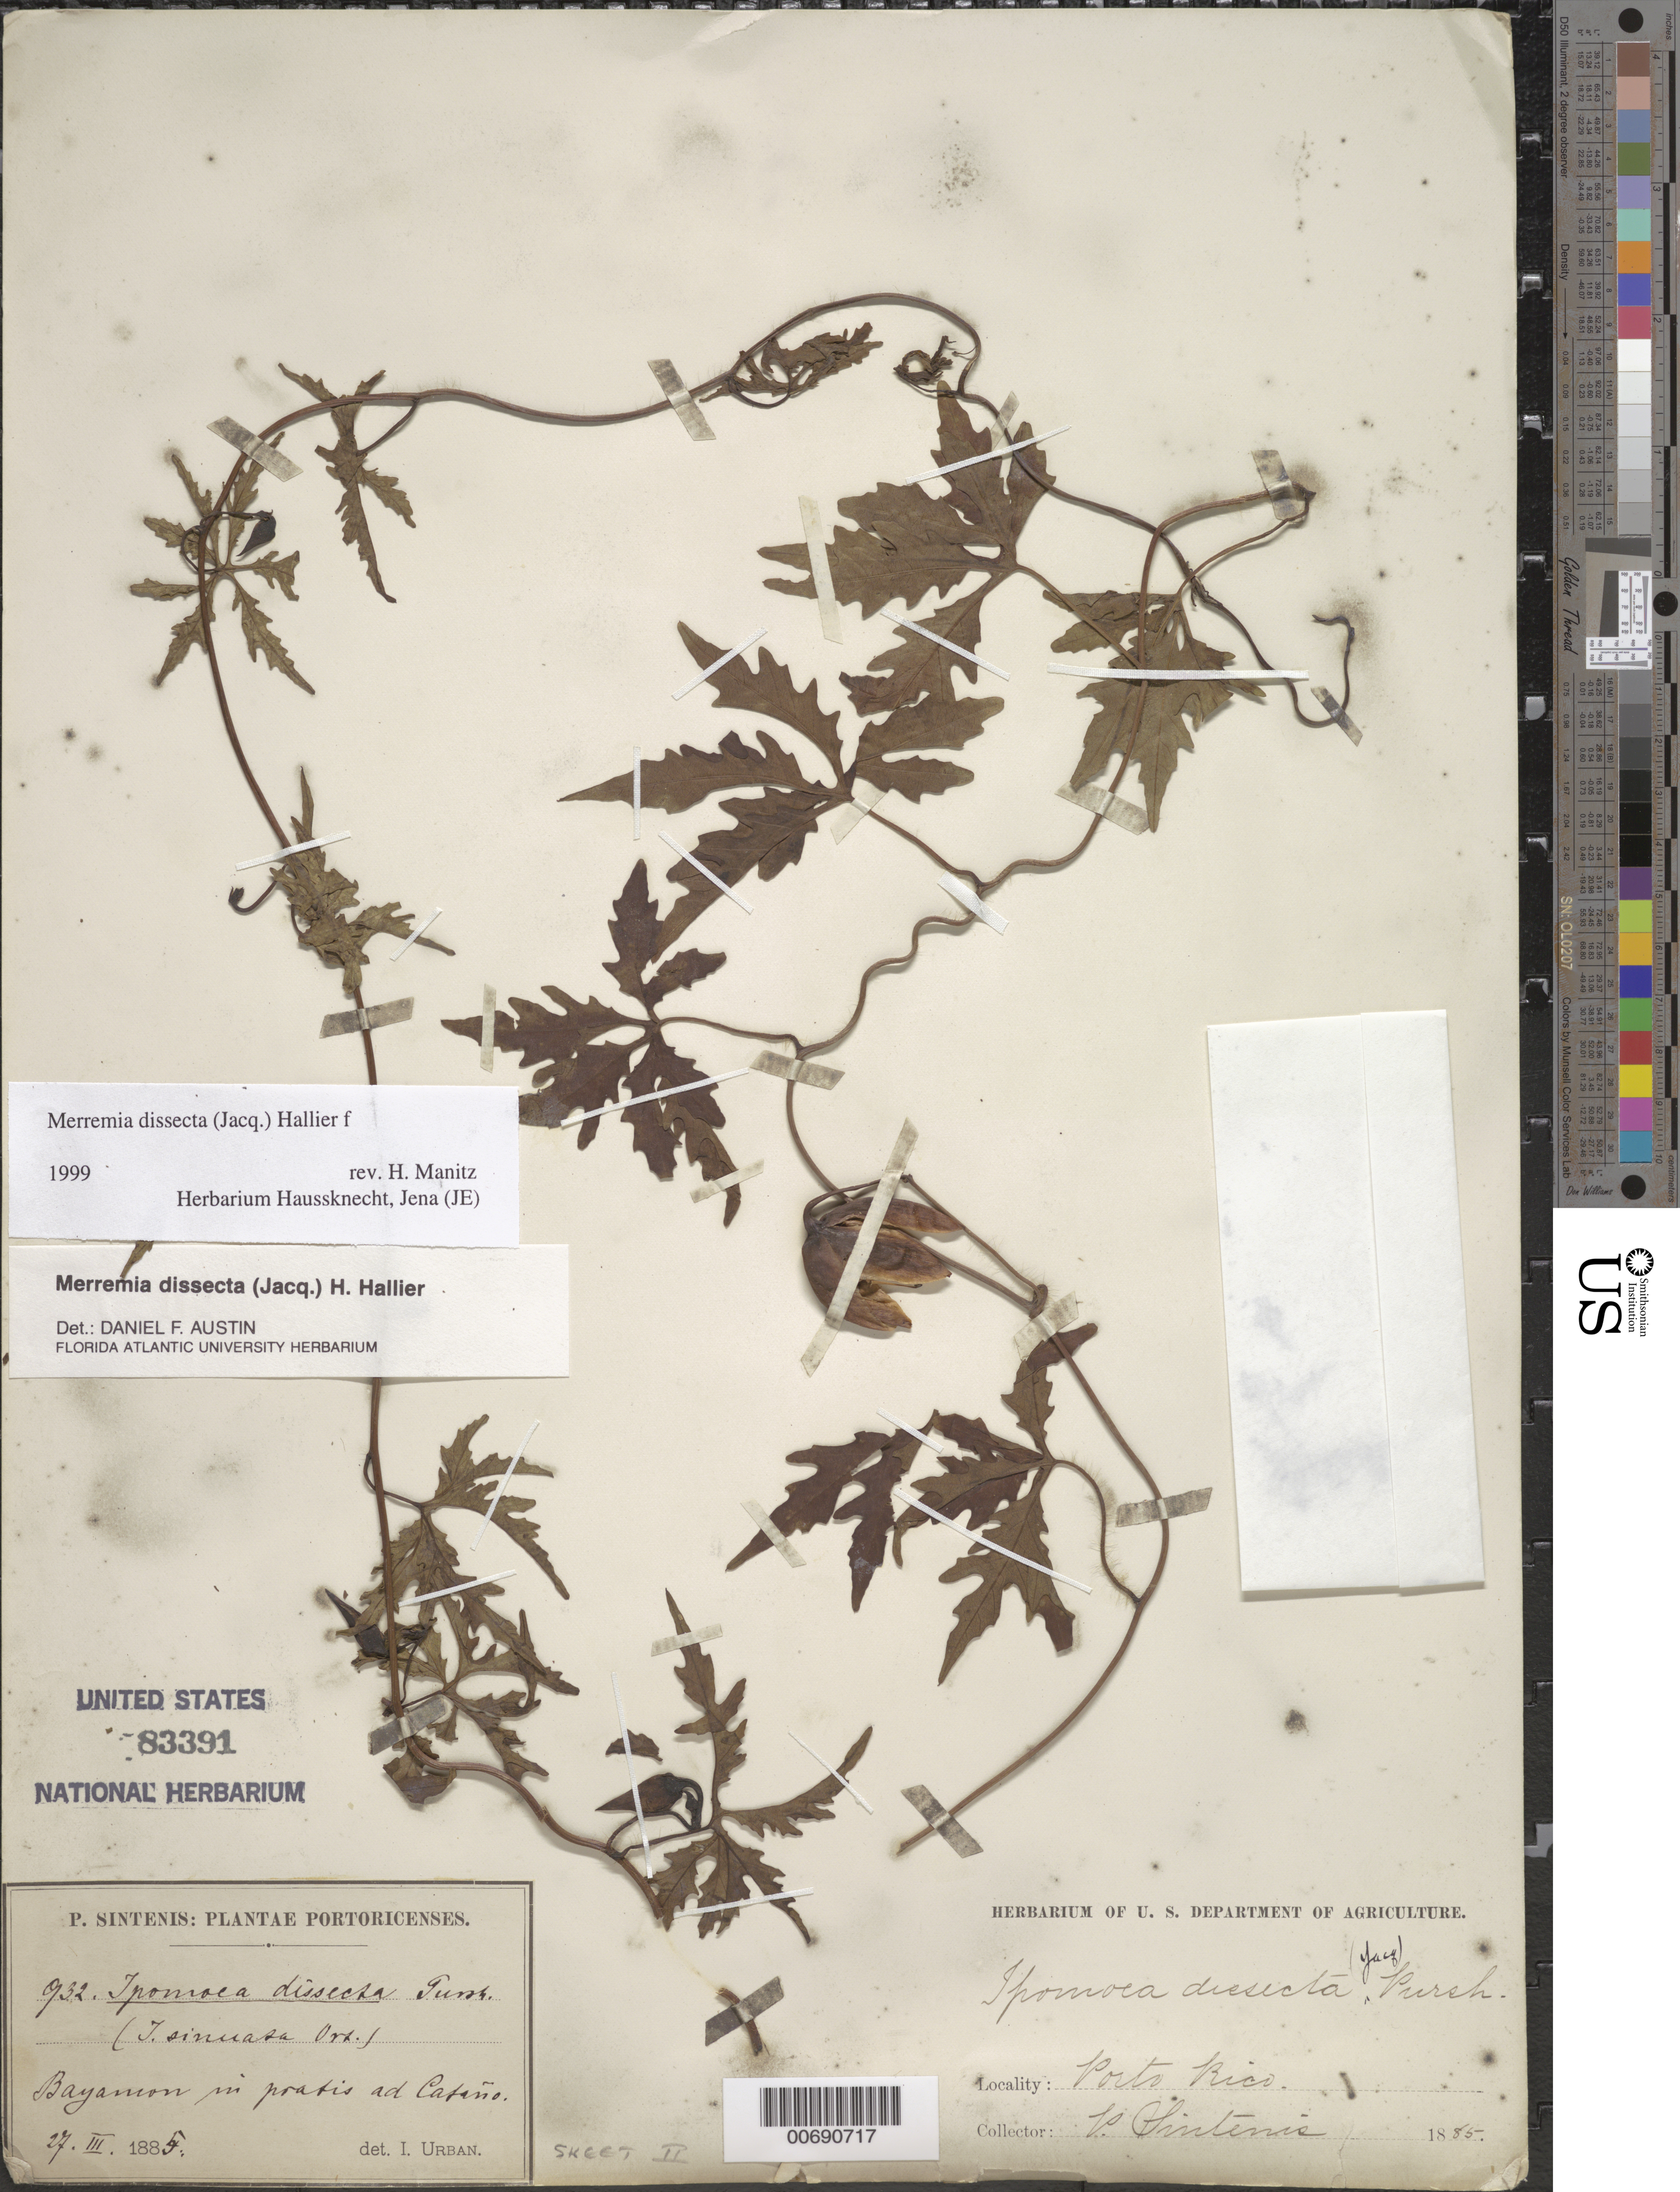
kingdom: Plantae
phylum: Tracheophyta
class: Magnoliopsida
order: Solanales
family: Convolvulaceae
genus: Distimake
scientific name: Distimake dissectus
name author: (Jacq.) A. R. Simões & Staples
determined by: Strong, Mark T., (BOT), Smithsonian Institution - National Museum of Natural History (UNITED STATES)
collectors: P. Sintenis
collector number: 932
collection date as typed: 27 Mar 1885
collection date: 1885-03-27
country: Puerto Rico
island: Greater Antilles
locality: Bayamon.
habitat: in pratis ad Catano.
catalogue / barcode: US 83391